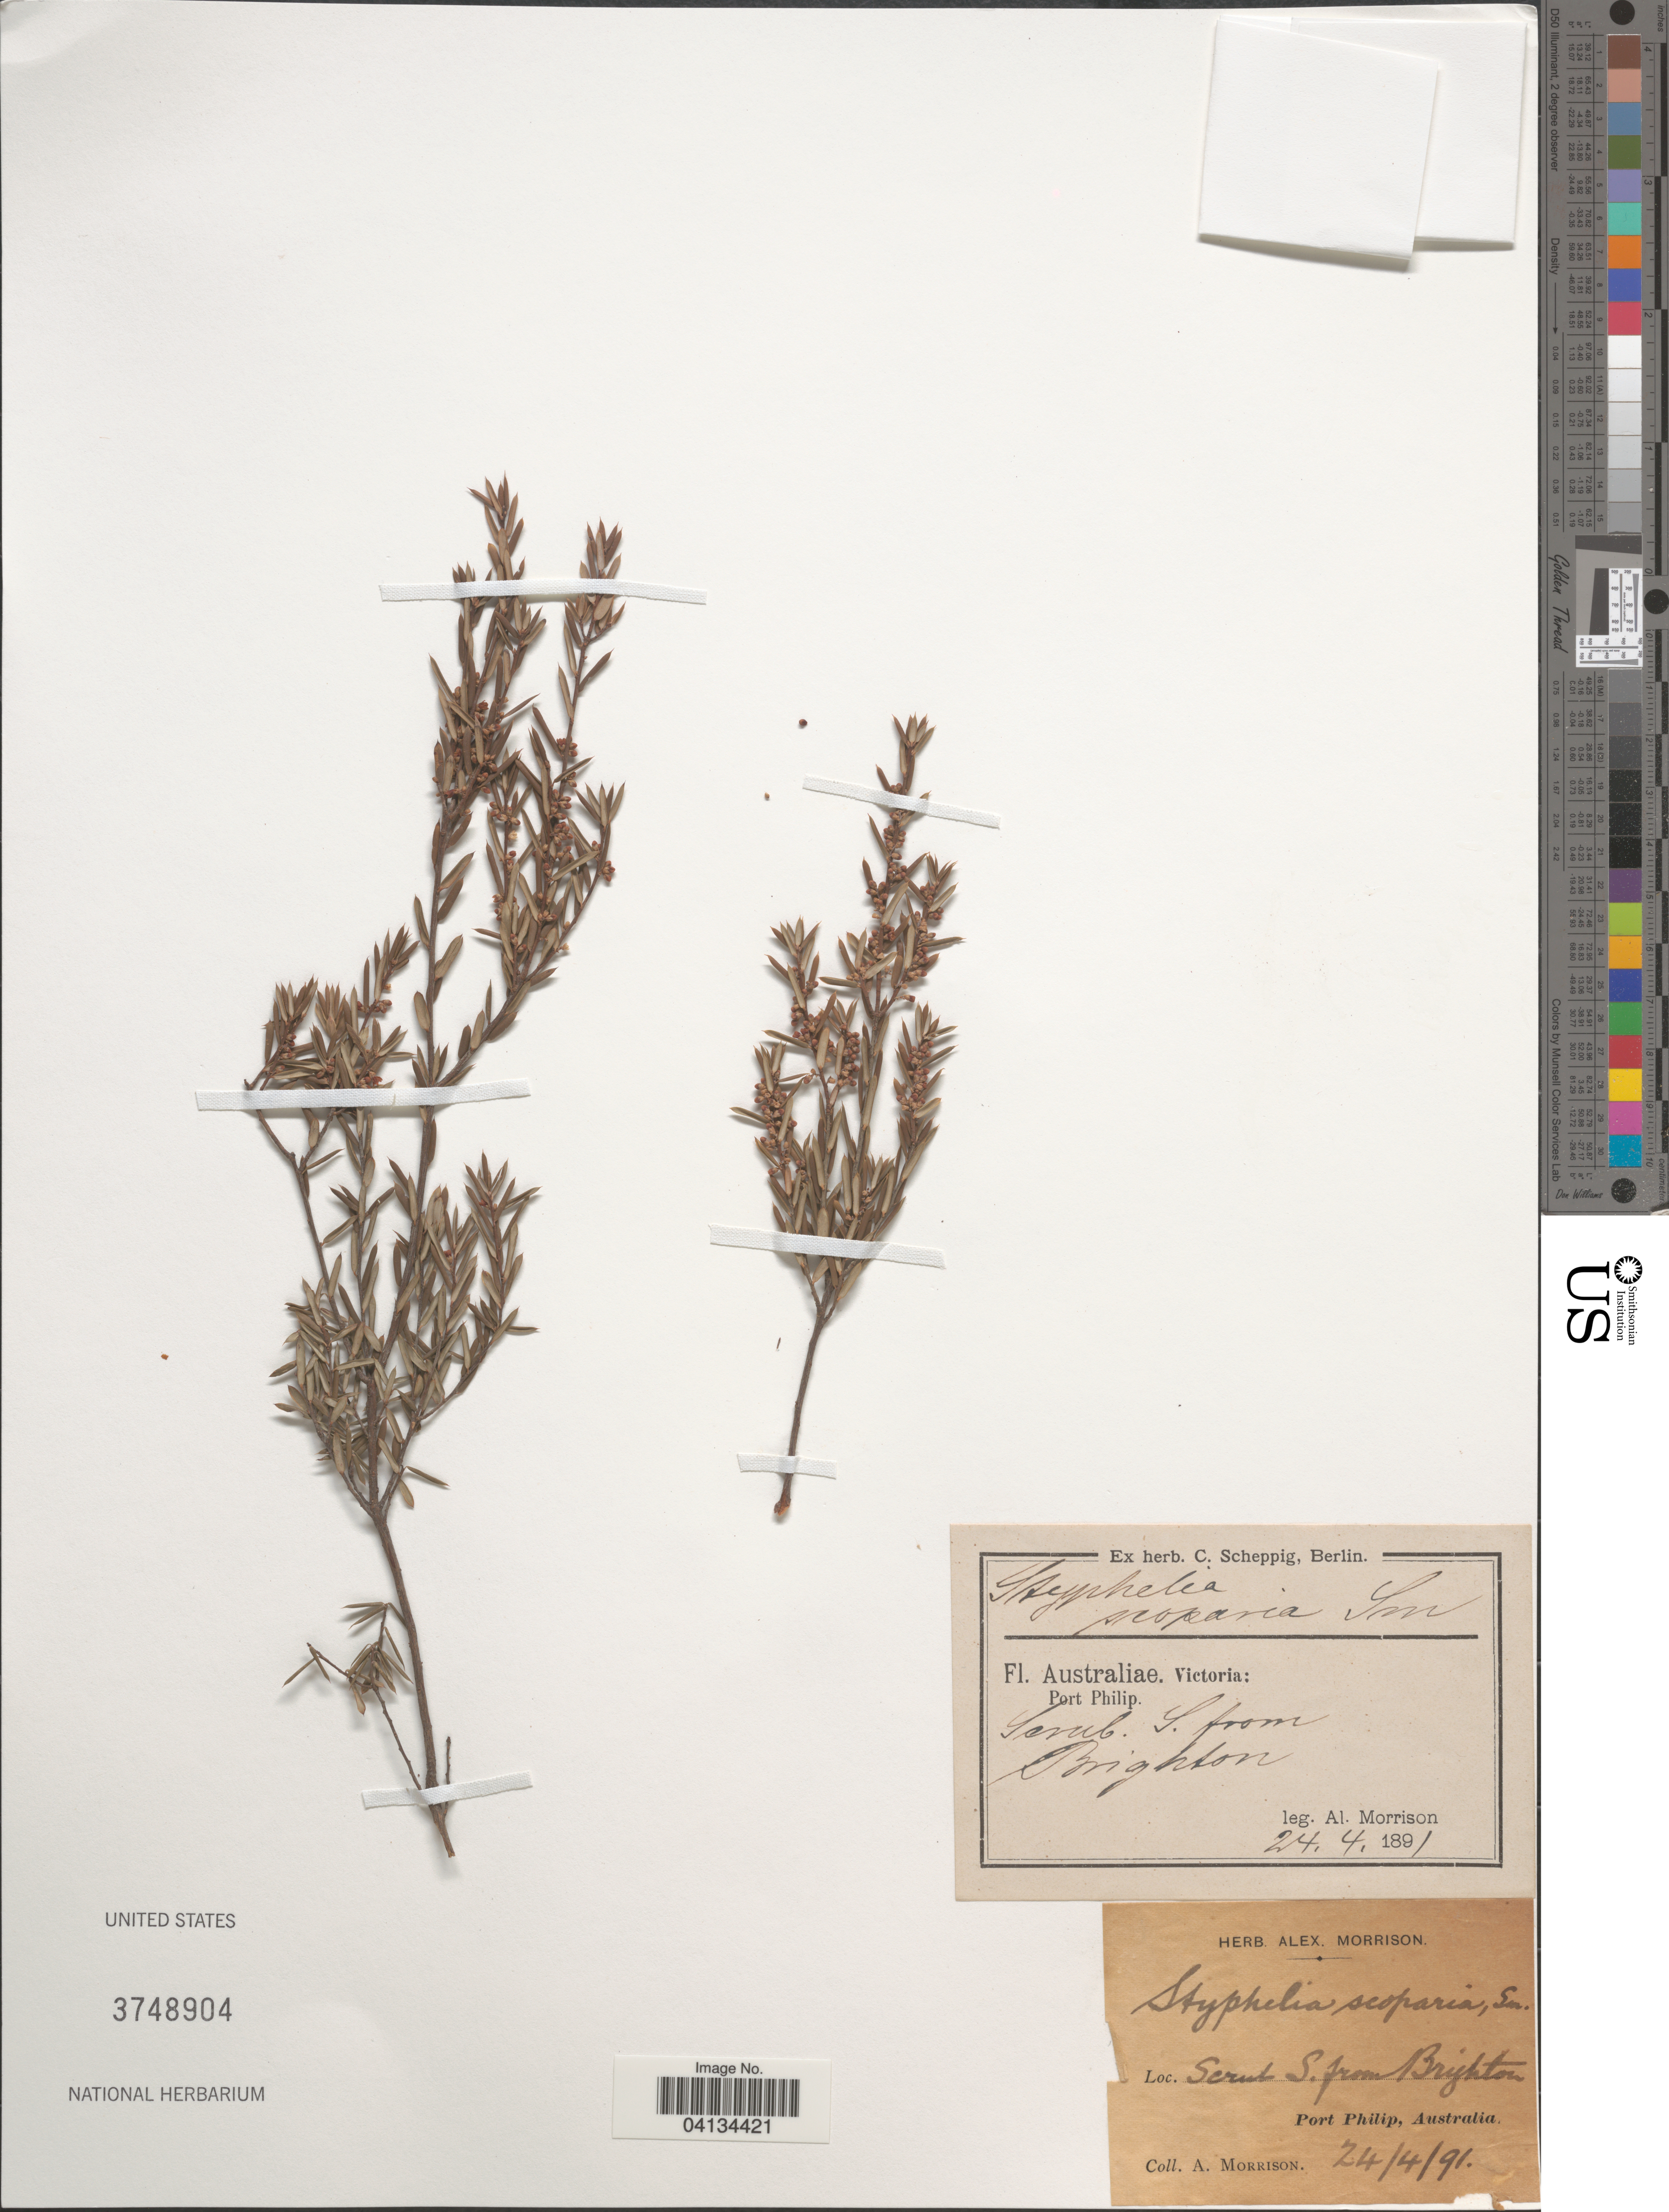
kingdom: Plantae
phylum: Tracheophyta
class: Magnoliopsida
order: Ericales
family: Ericaceae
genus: Styphelia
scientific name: Styphelia scoparia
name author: Sm.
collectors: A. Morrison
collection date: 1891-04-24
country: Australia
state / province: Victoria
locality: Scrub S. from Brighton. Port Philip.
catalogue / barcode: US 3748904